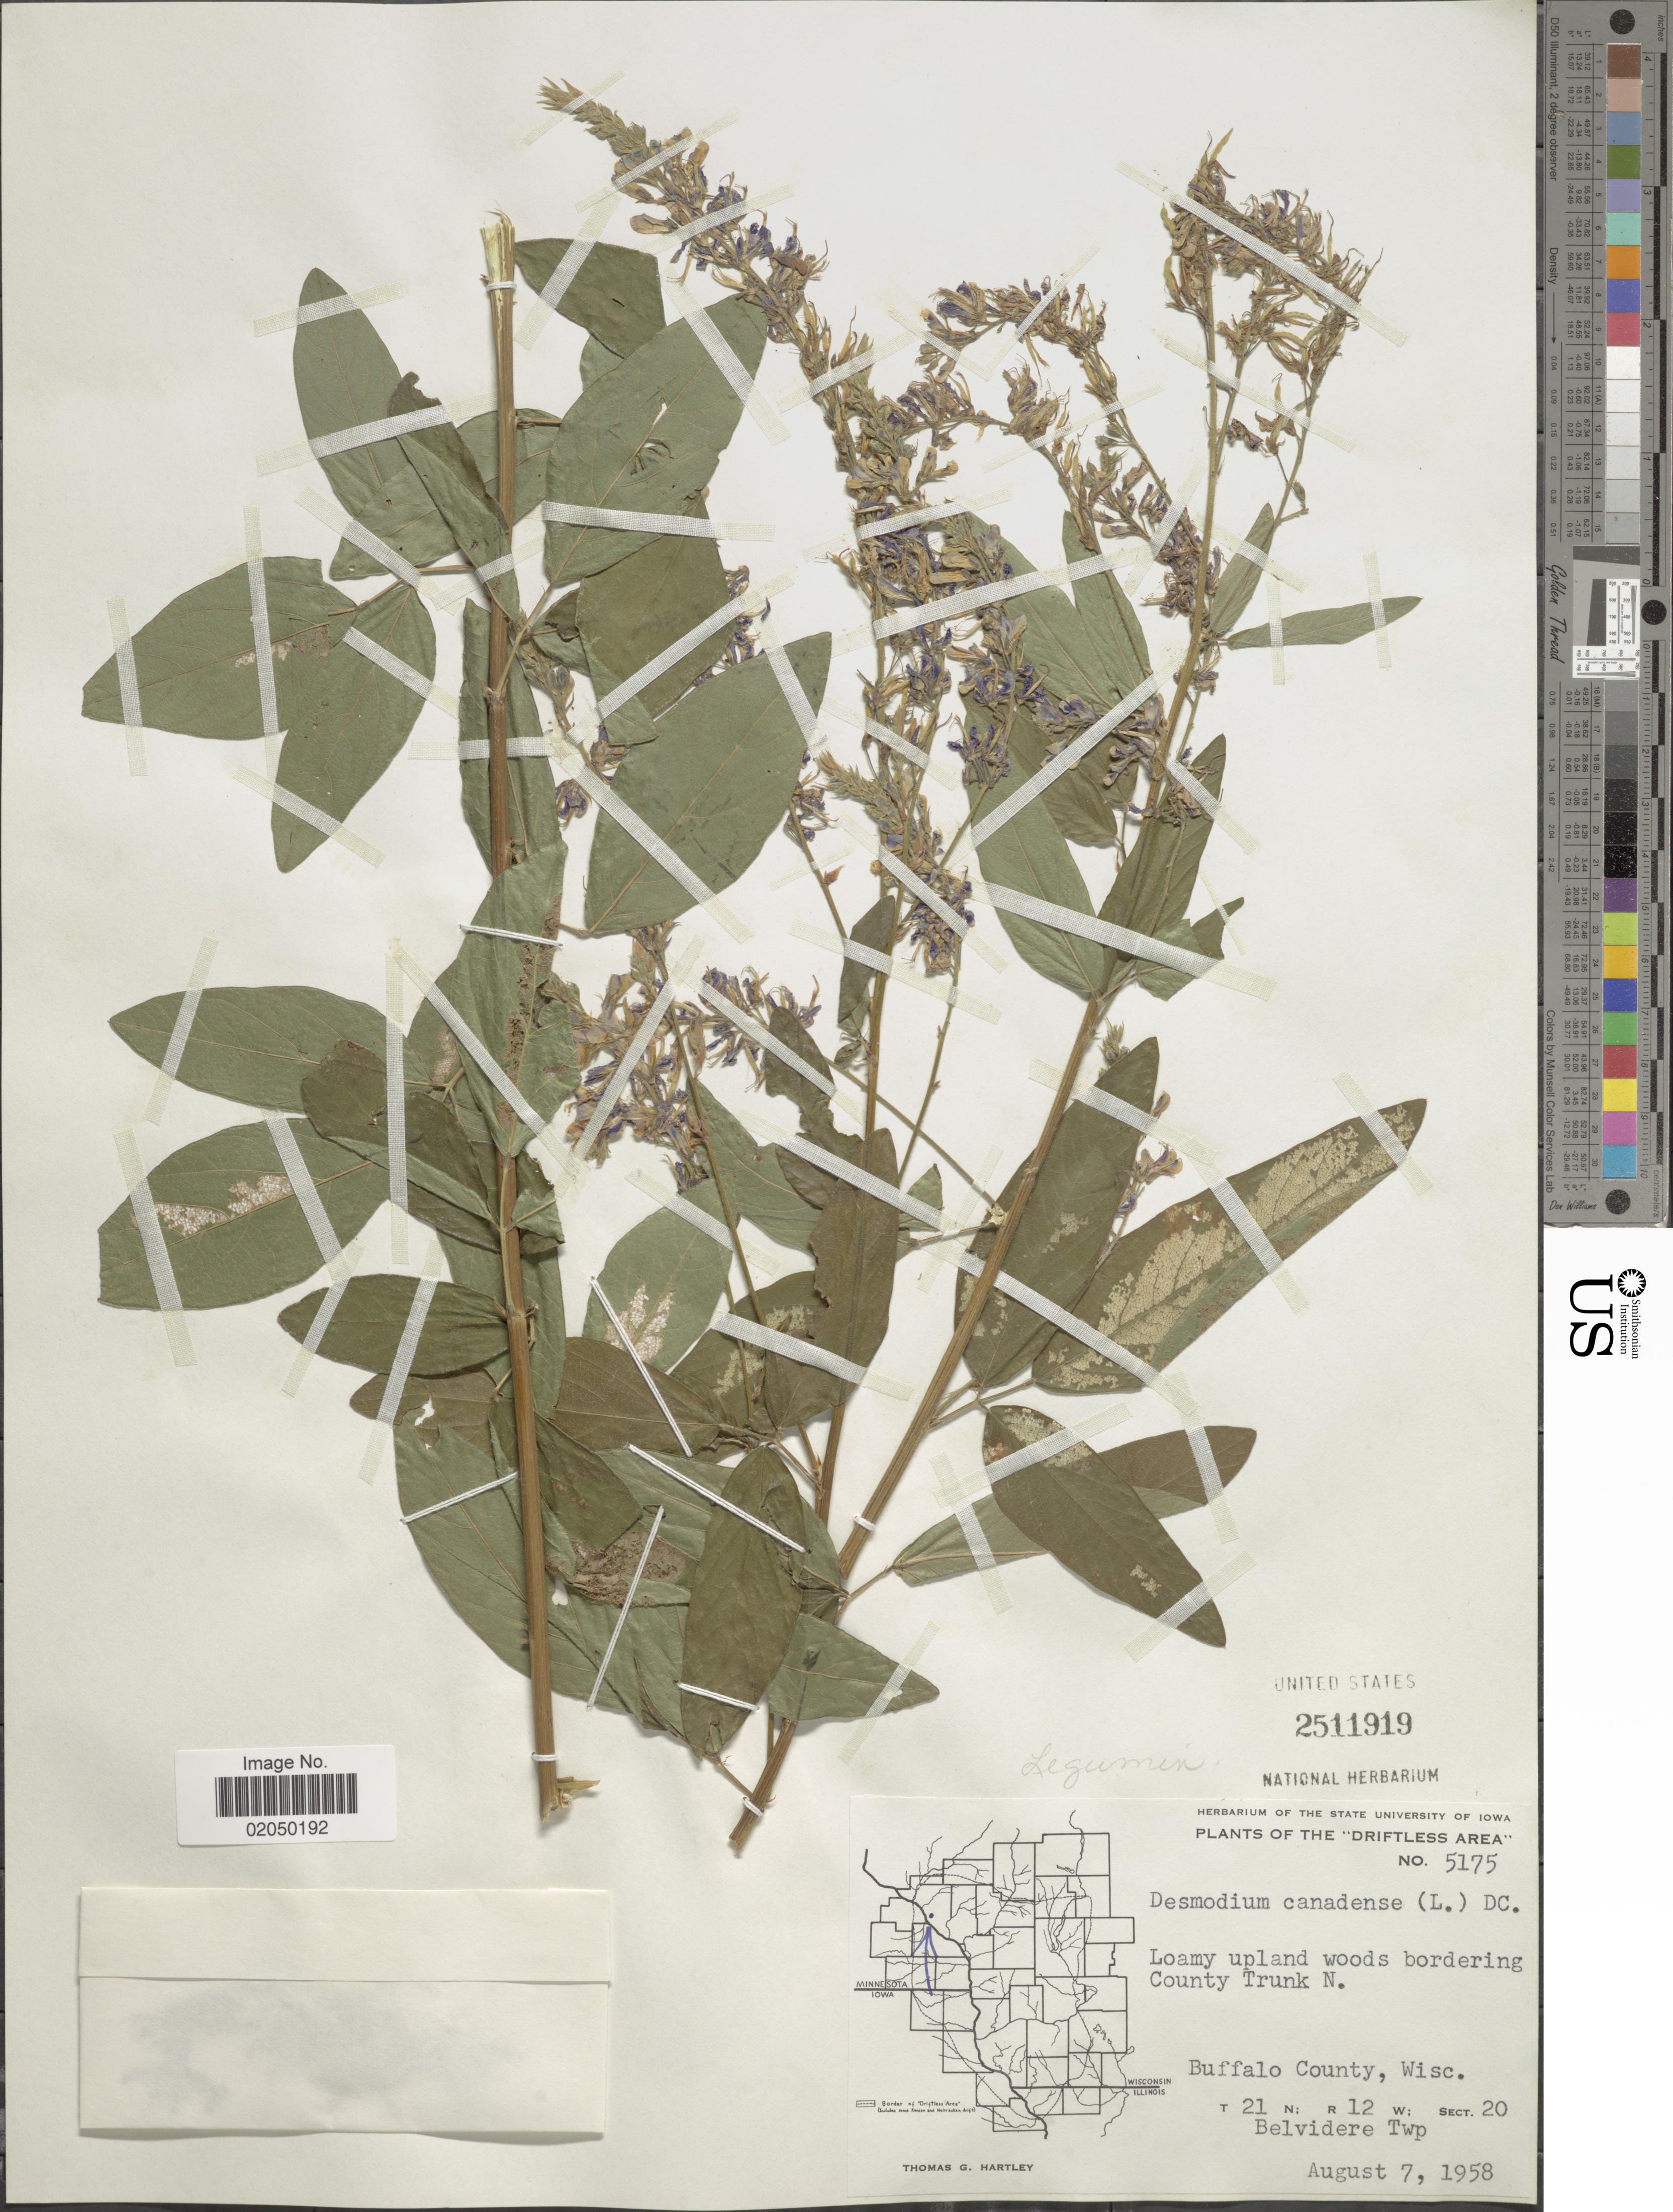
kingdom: Plantae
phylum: Tracheophyta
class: Magnoliopsida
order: Fabales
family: Fabaceae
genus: Desmodium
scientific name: Desmodium canadense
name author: (L.) DC.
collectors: T. G. Hartley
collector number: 5175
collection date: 1958-08-07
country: United States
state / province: Wisconsin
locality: Loamy upland woods bordering County Trunk N, Buffalo County, Wisc, Belvidere Twp., T21N R12W Sect 20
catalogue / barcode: US 2511919